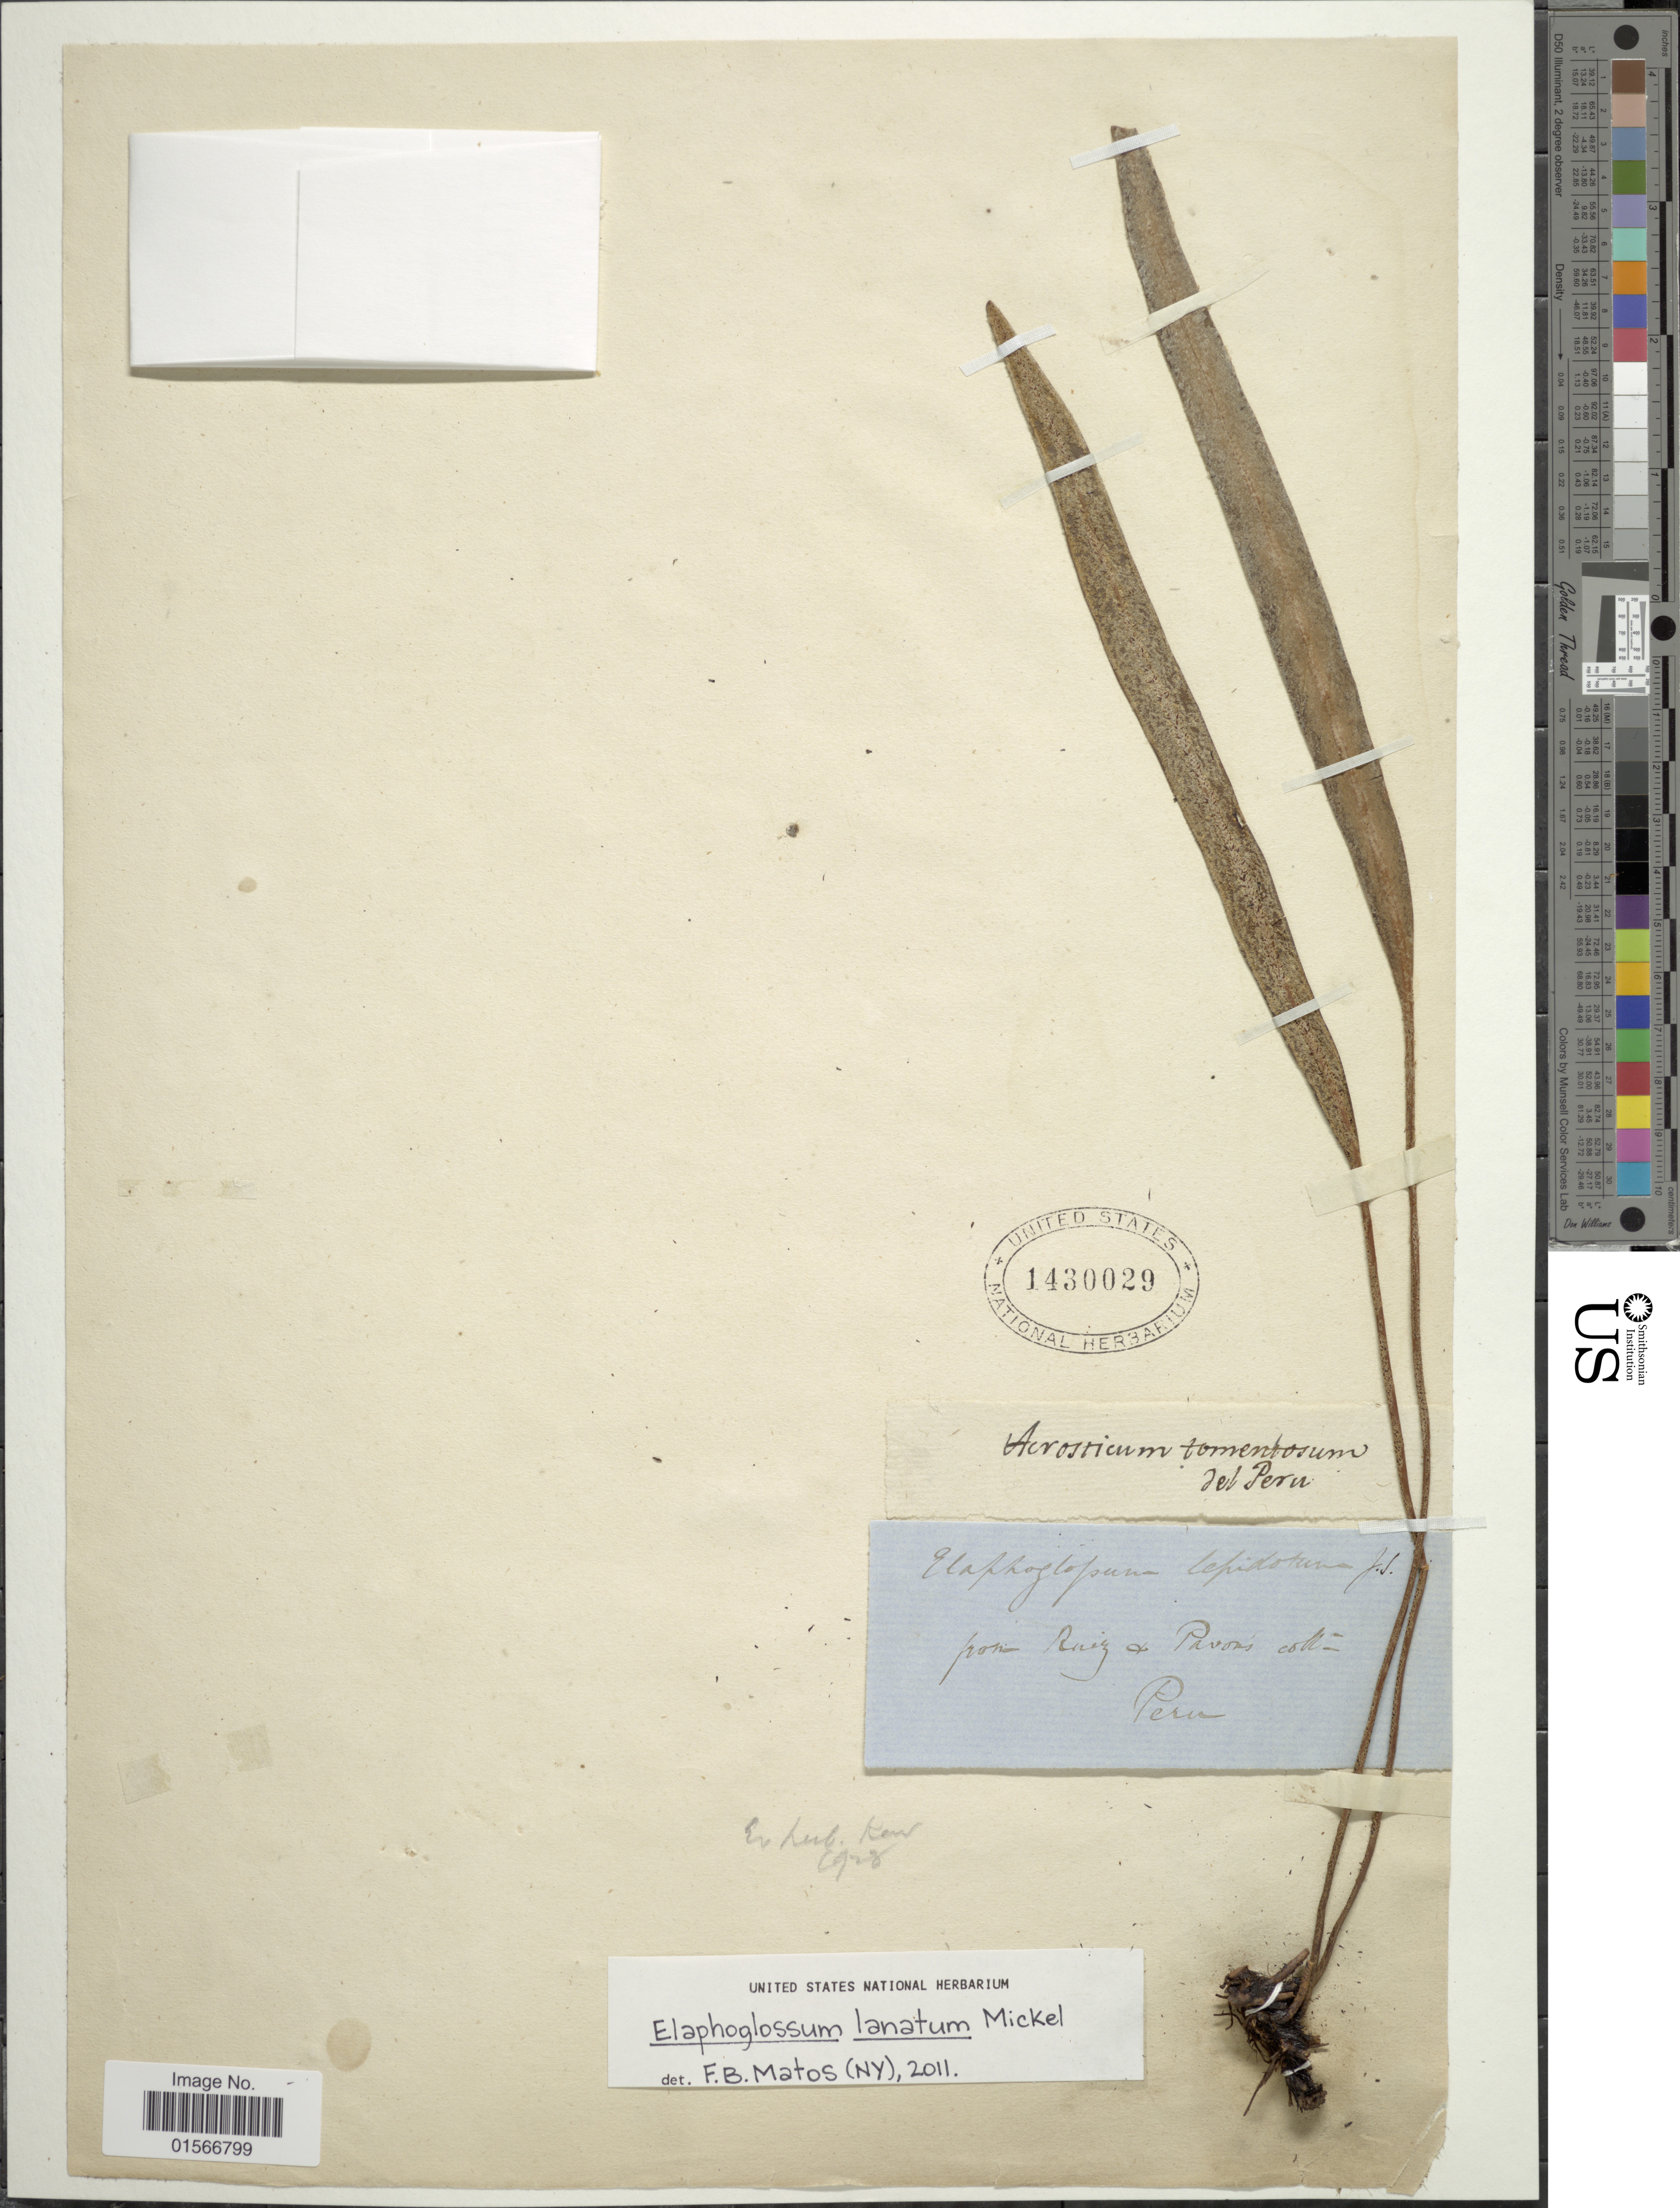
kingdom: Plantae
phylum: Tracheophyta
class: Polypodiopsida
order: Polypodiales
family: Dryopteridaceae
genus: Elaphoglossum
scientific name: Elaphoglossum lanatum Mickel, nom. illeg.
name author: Mickel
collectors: Ruiz, -- & -. Pavon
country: Peru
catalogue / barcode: US 1430029